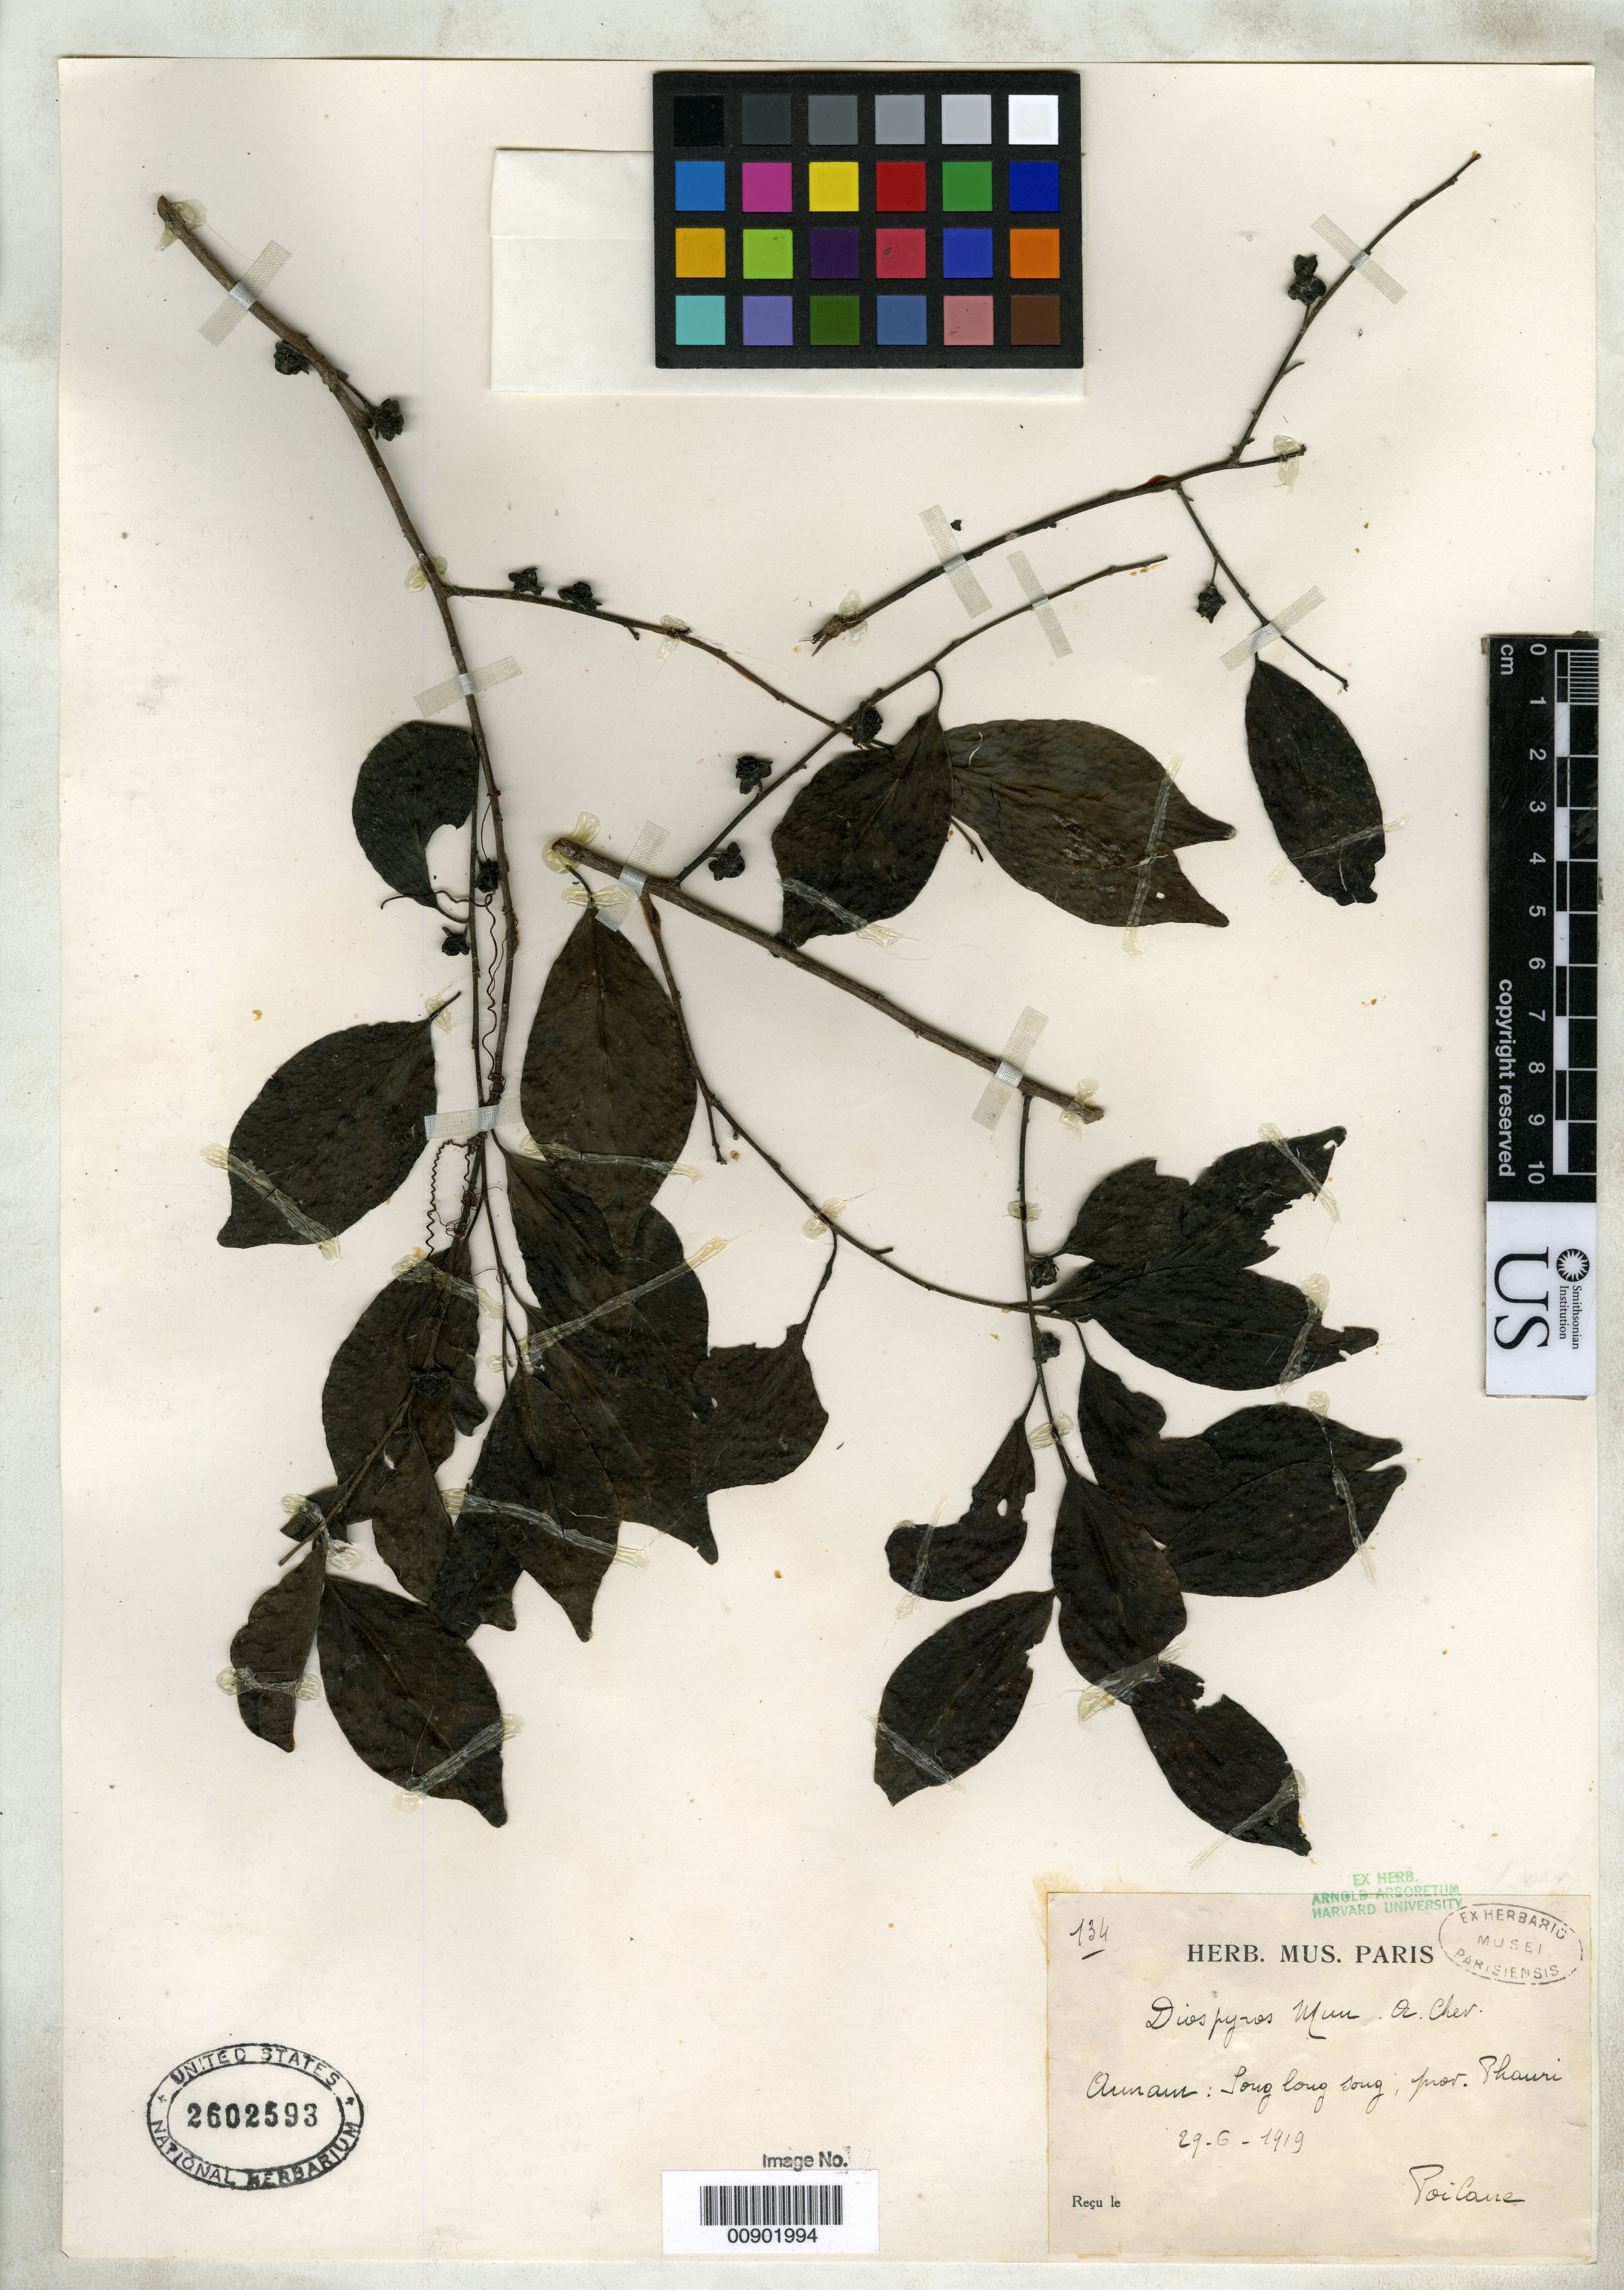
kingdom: Plantae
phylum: Tracheophyta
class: Magnoliopsida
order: Ericales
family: Ebenaceae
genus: Diospyros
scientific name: Diospyros mun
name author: A. Chev. &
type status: Syntype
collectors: E. Poilane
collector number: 134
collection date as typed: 29 Jun 1919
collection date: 1919-06-29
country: Vietnam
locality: Annam: Long long soug, prov. Phouri.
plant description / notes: Protologue: "Annam; Cana, Phanraug, Nhatrang, Ba ngoi Ba ran"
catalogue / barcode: US 2602593